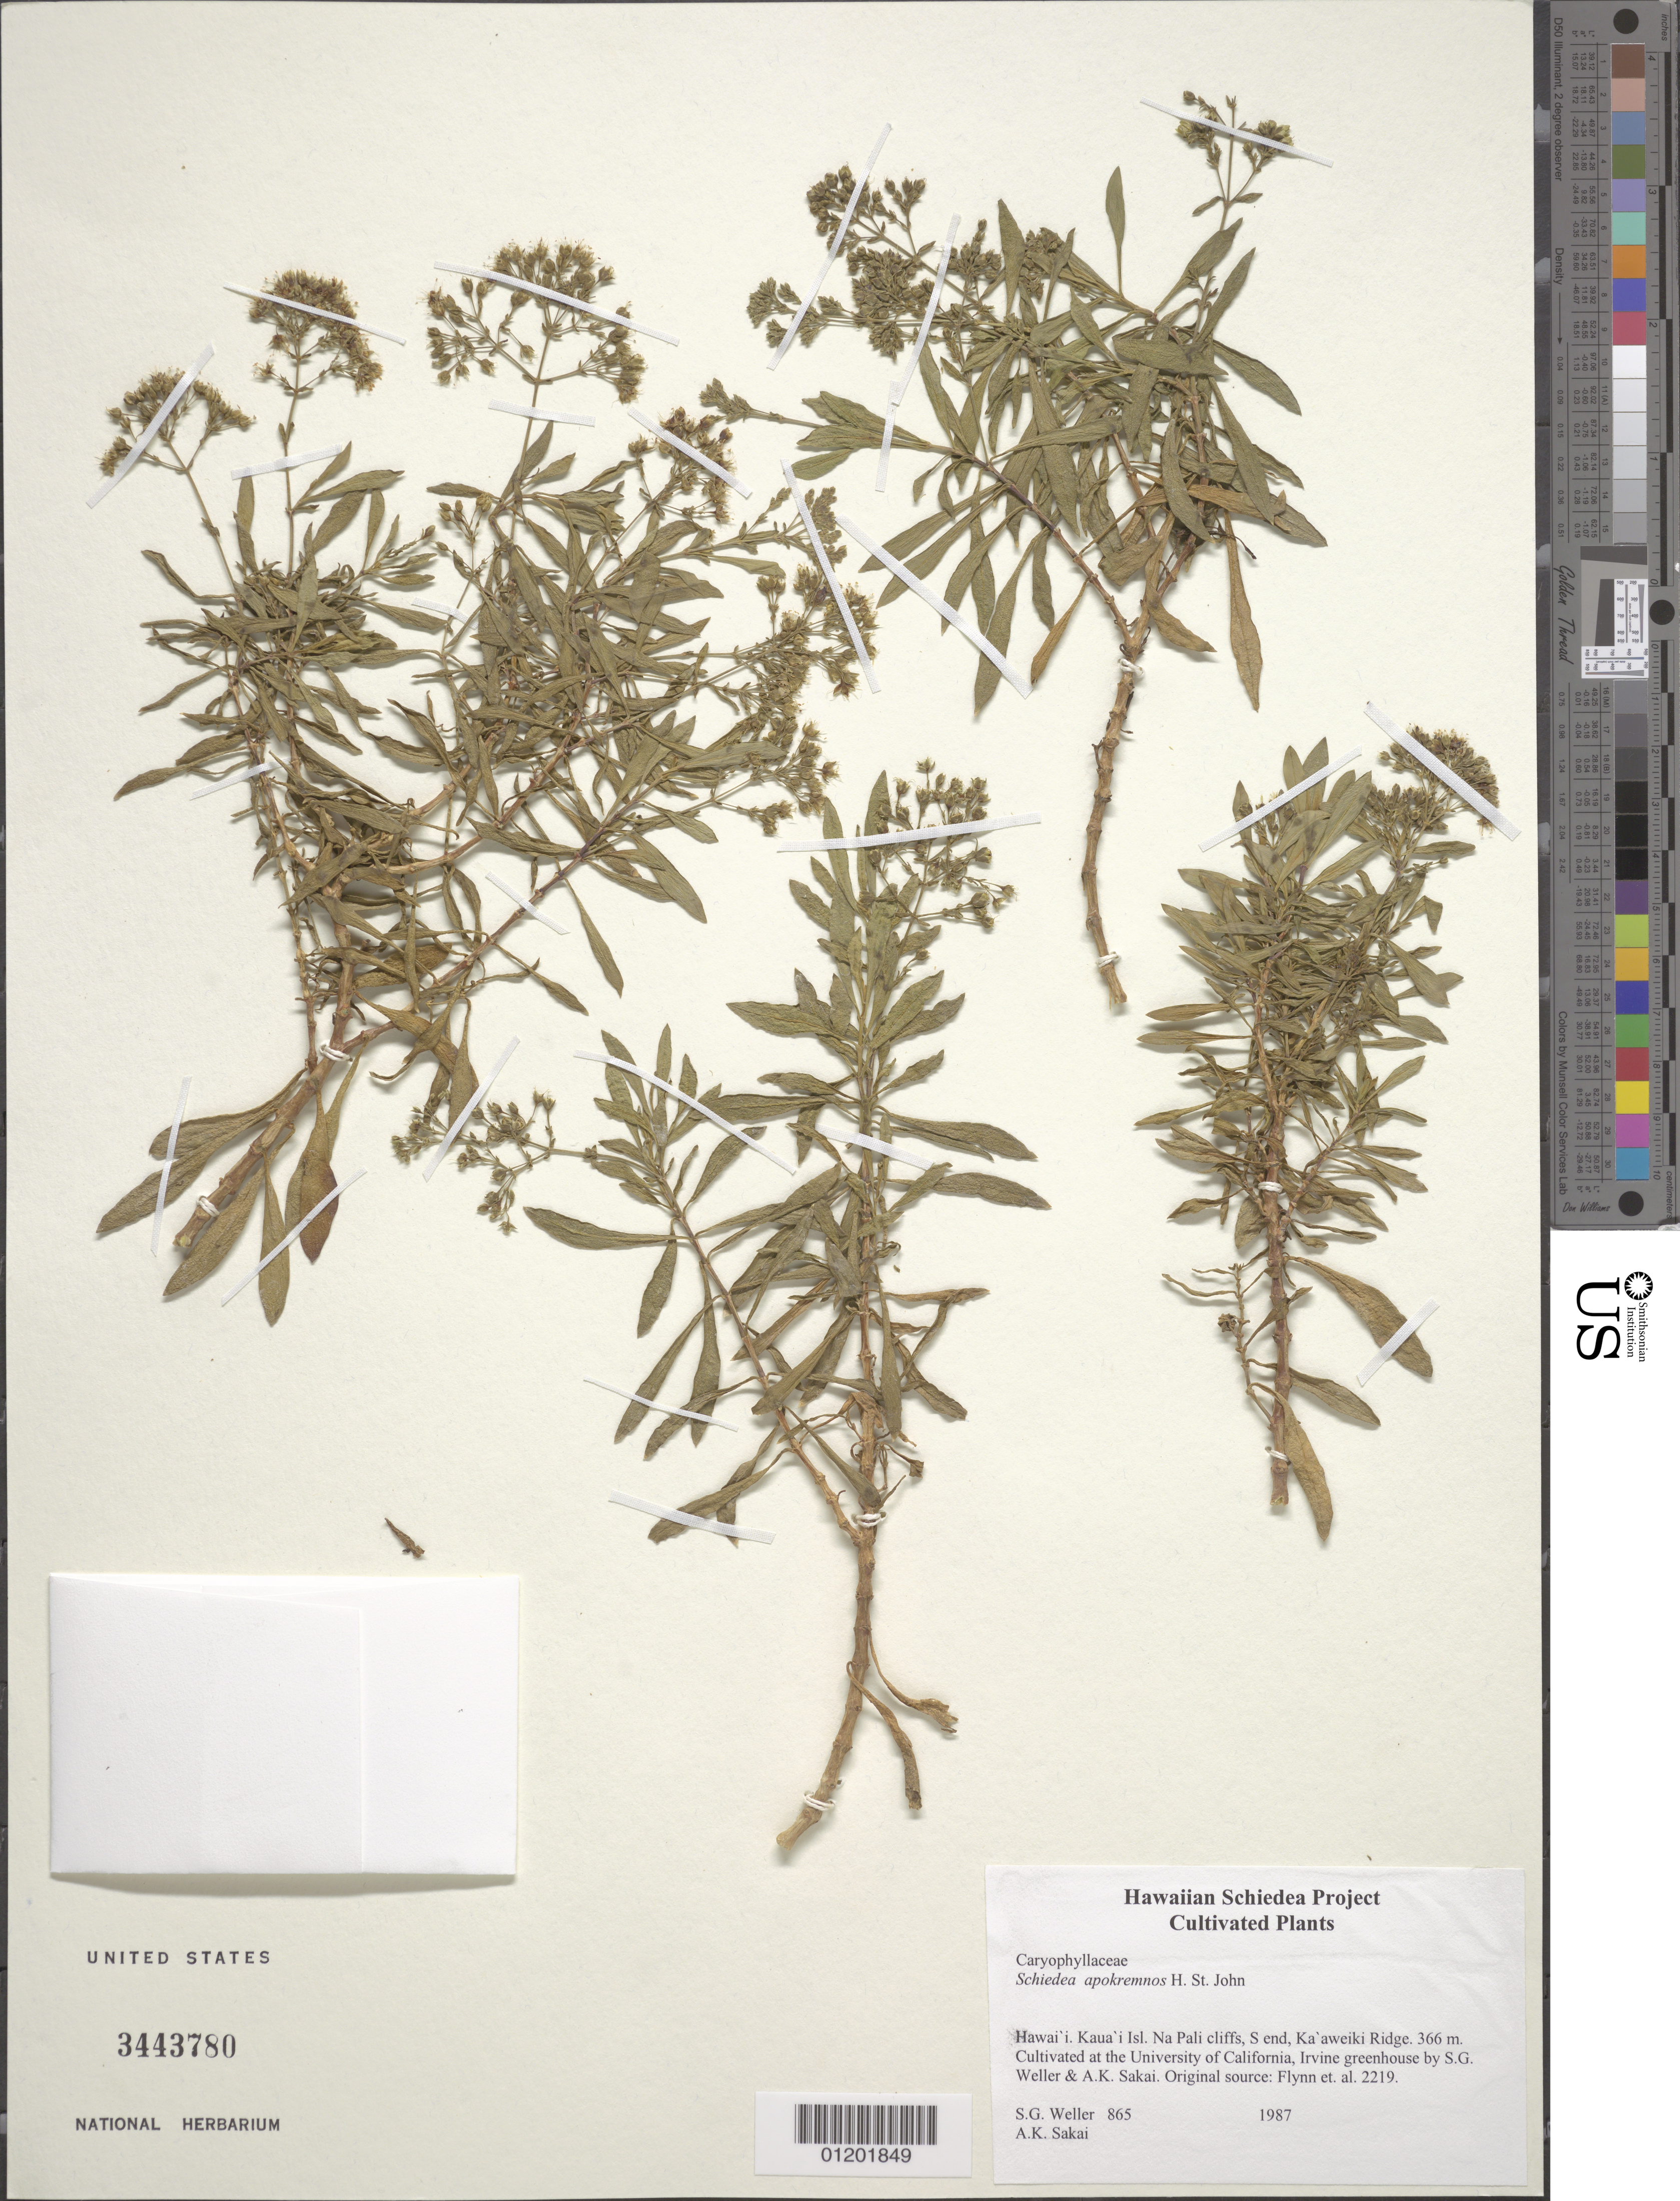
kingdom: Plantae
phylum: Tracheophyta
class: Magnoliopsida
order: Caryophyllales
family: Caryophyllaceae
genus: Schiedea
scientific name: Schiedea apokremnos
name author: H. St. John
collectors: S. G. Weller & A. Sakai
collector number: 865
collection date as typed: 1987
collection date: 1987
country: United States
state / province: California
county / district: Orange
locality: University of California, Irvine greenhouse.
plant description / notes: Cultivated at the University of California, Irvine greenhouse by S.G. Weller & A.K. Sakai. Original source: from seeds collected by T. Flynn et. al. 2219 on 9 June 1987.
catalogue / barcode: US 3443780